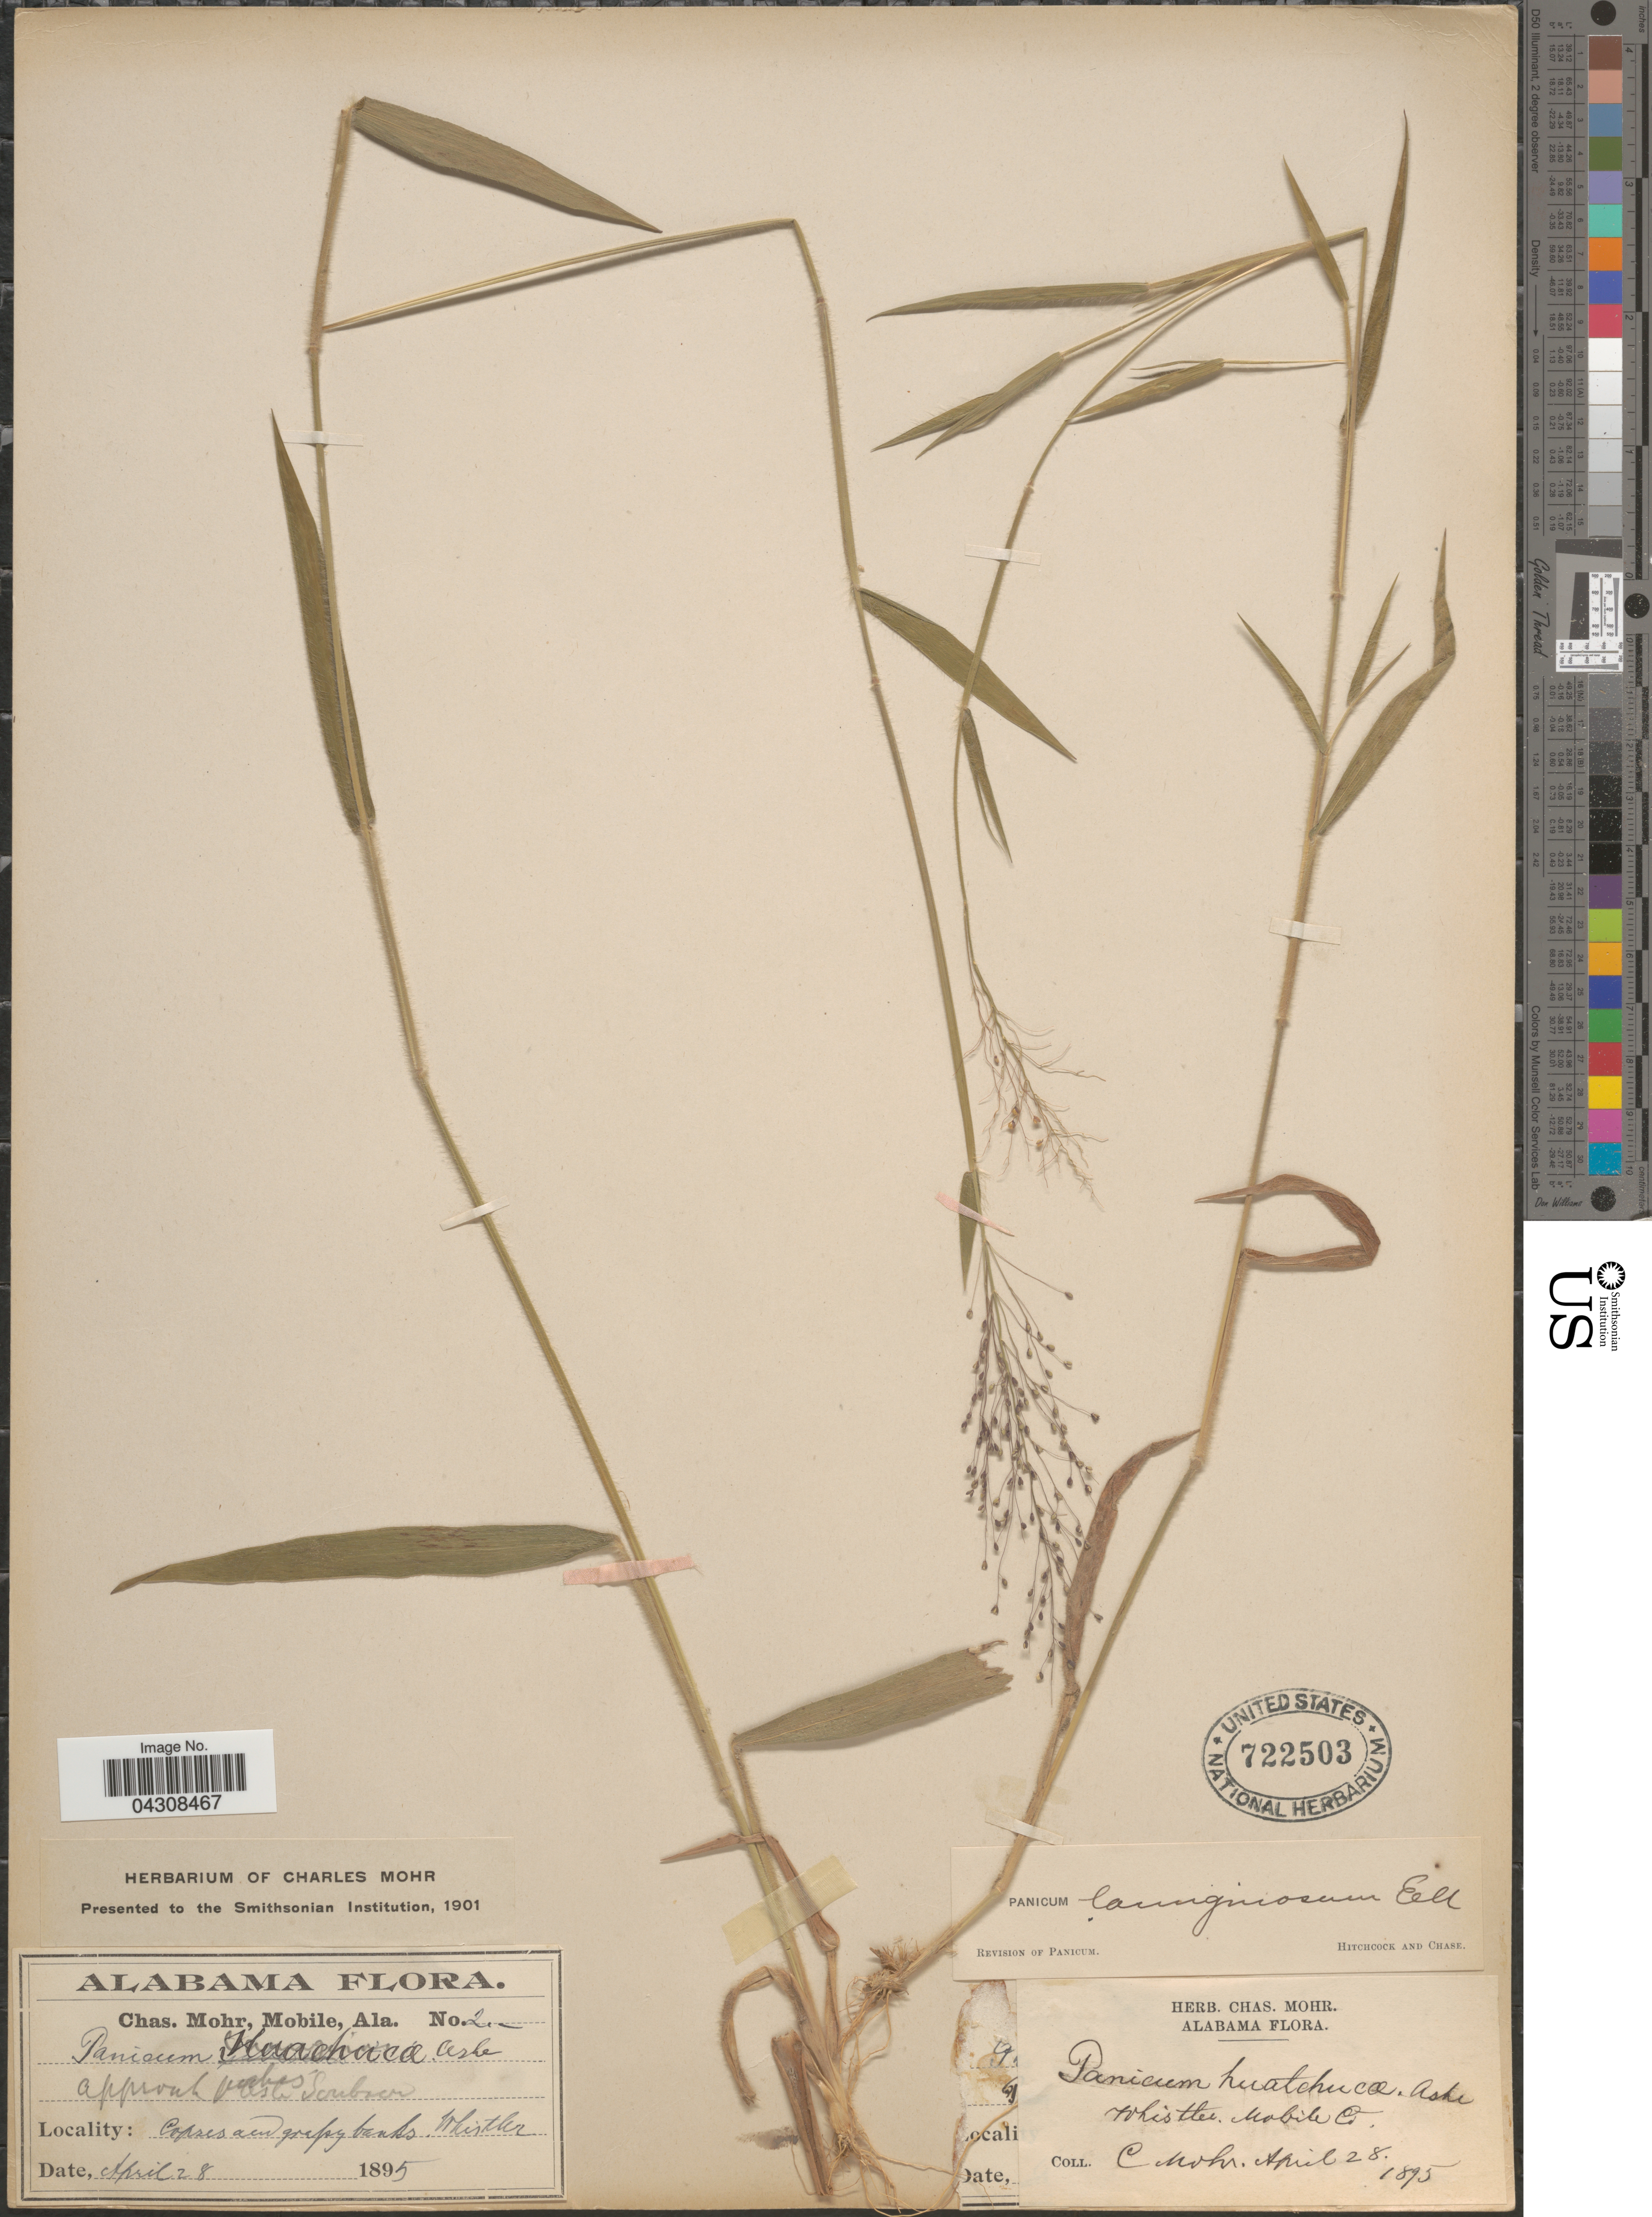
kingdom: Plantae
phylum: Tracheophyta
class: Liliopsida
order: Poales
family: Poaceae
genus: Dichanthelium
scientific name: Dichanthelium acuminatum var. acuminatum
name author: (Sw.) Gould & C.A. Clark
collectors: Mohr, C. T. (herbarium)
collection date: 1895-04-28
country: United States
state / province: Alabama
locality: Whistler. Mobile Co.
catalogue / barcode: US 722503